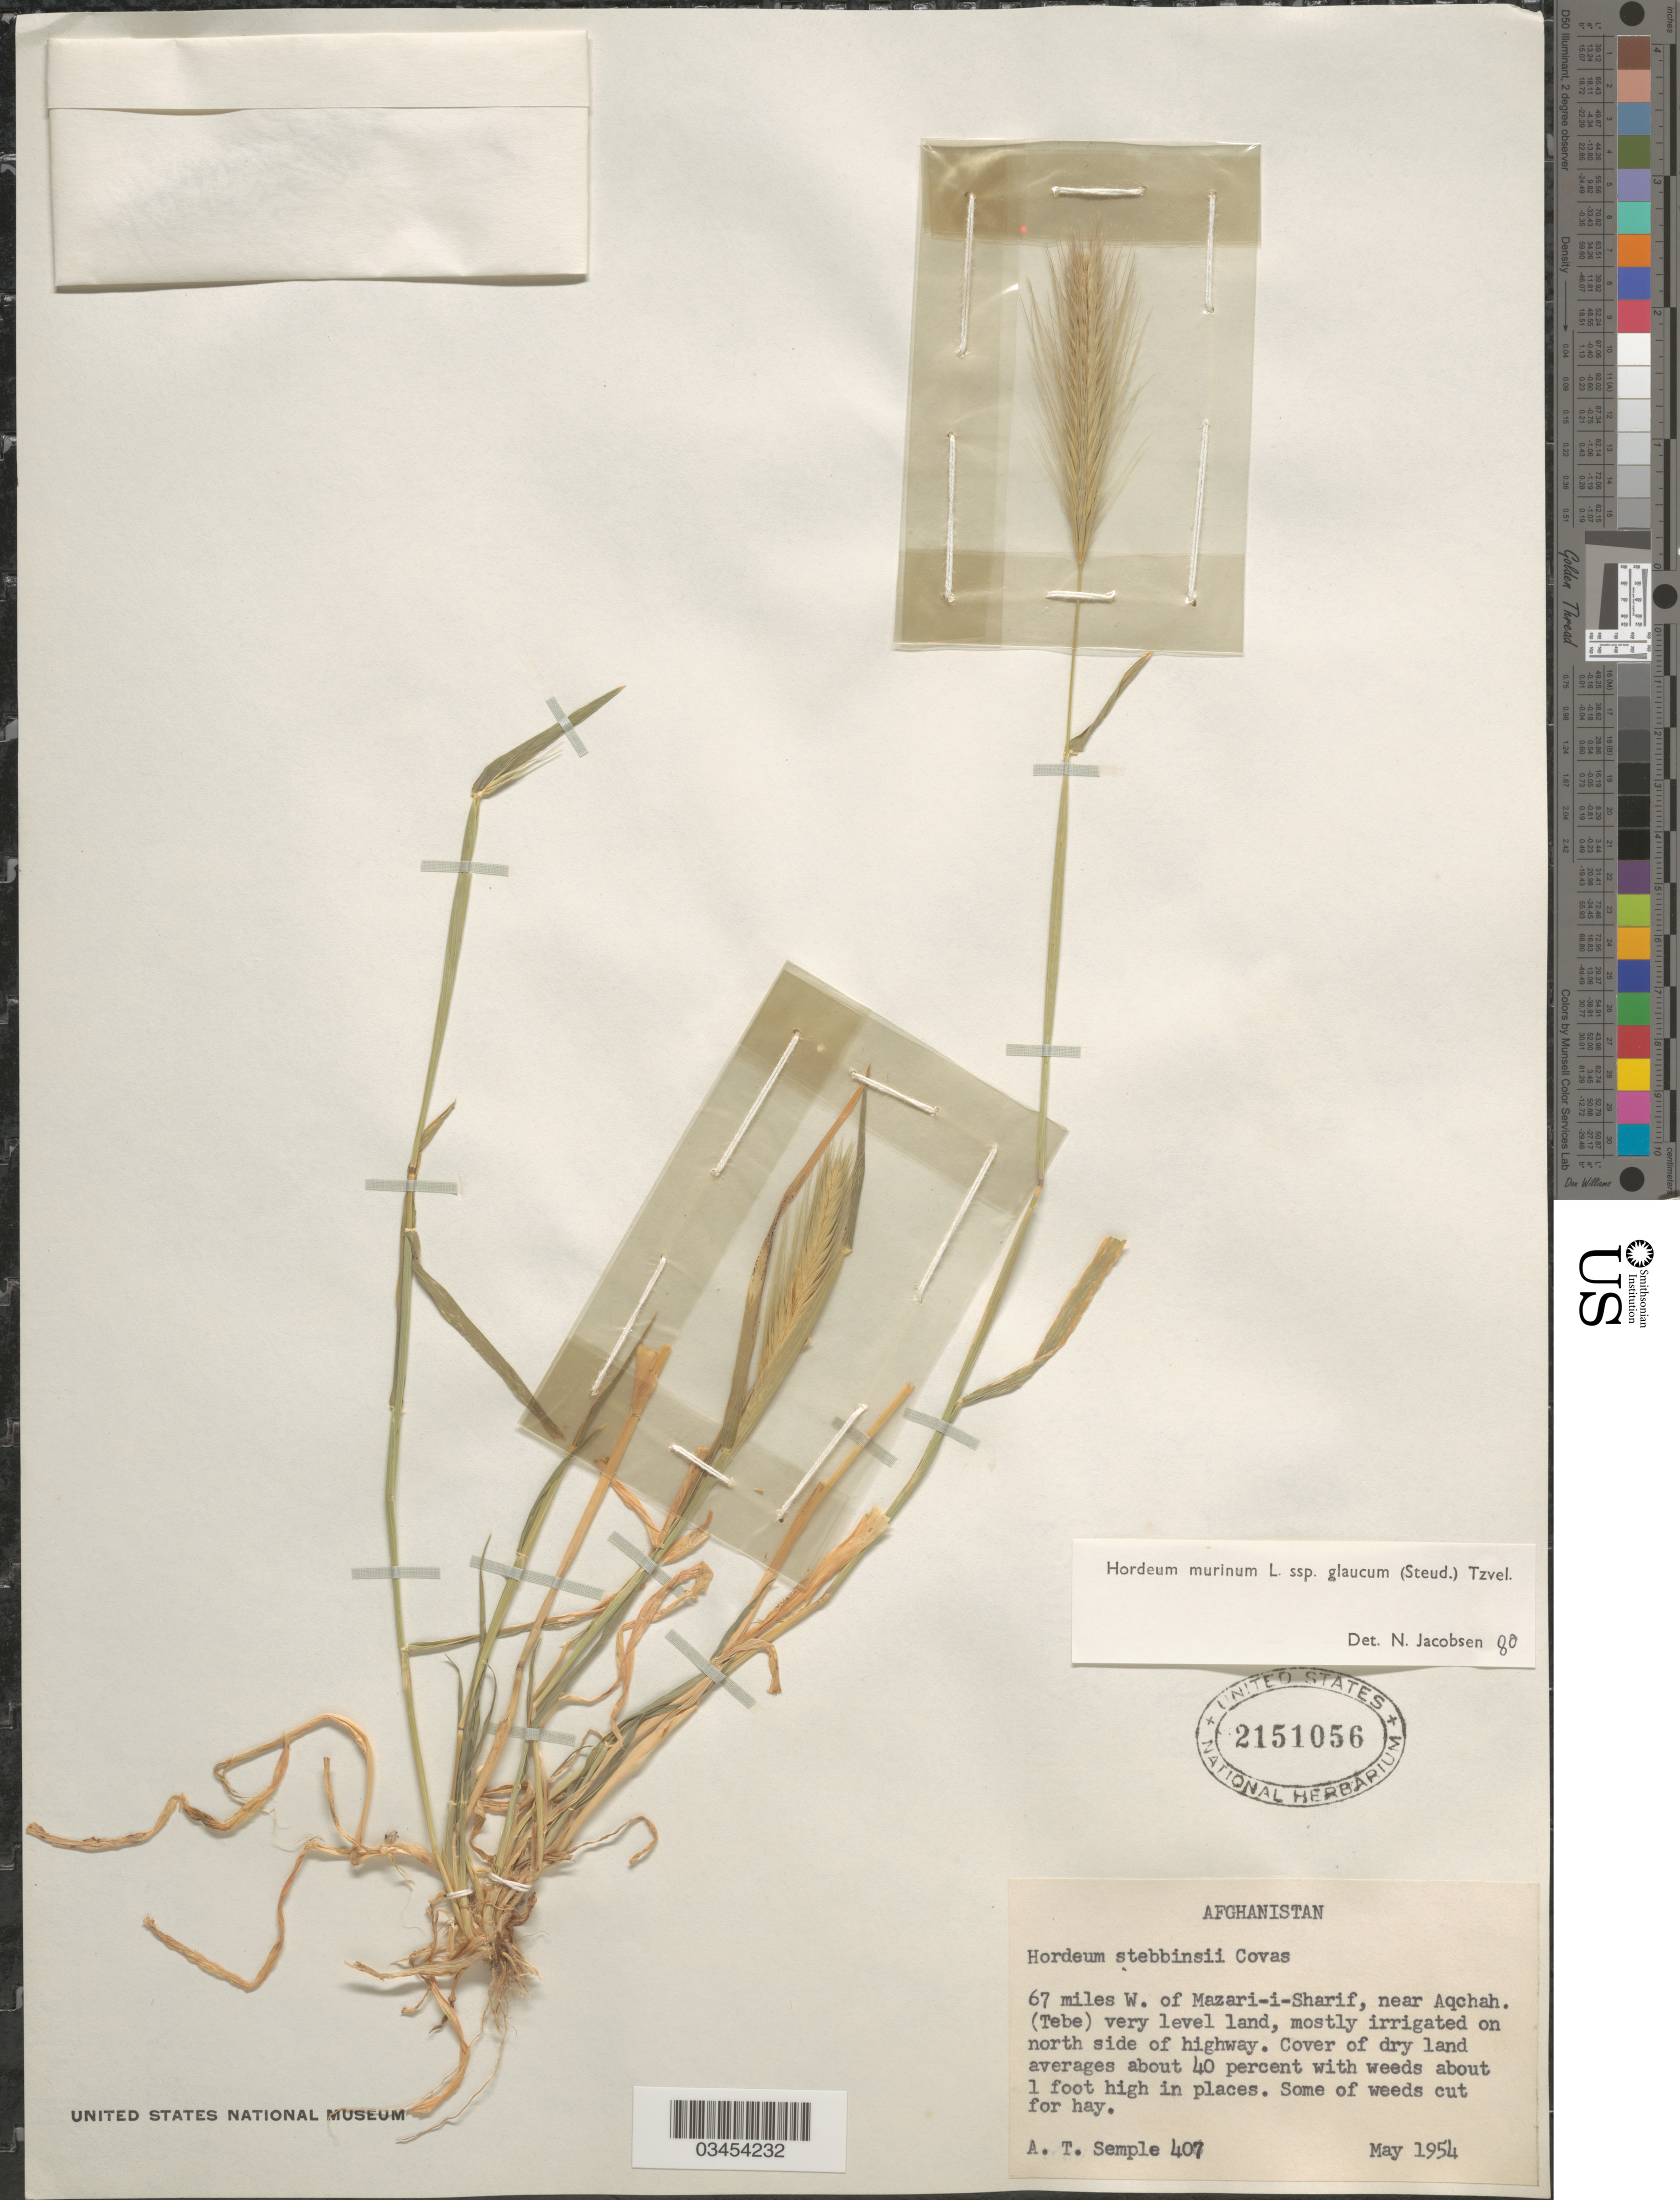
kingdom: Plantae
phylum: Tracheophyta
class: Liliopsida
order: Poales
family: Poaceae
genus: Hordeum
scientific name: Hordeum murinum subsp. glaucum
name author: (Steud.) Tzvelev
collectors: A. Semple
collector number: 407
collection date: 1954-05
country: Afghanistan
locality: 67 miles W. of Mazari-i-Sharif, near Aqchah.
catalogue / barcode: US 2151056